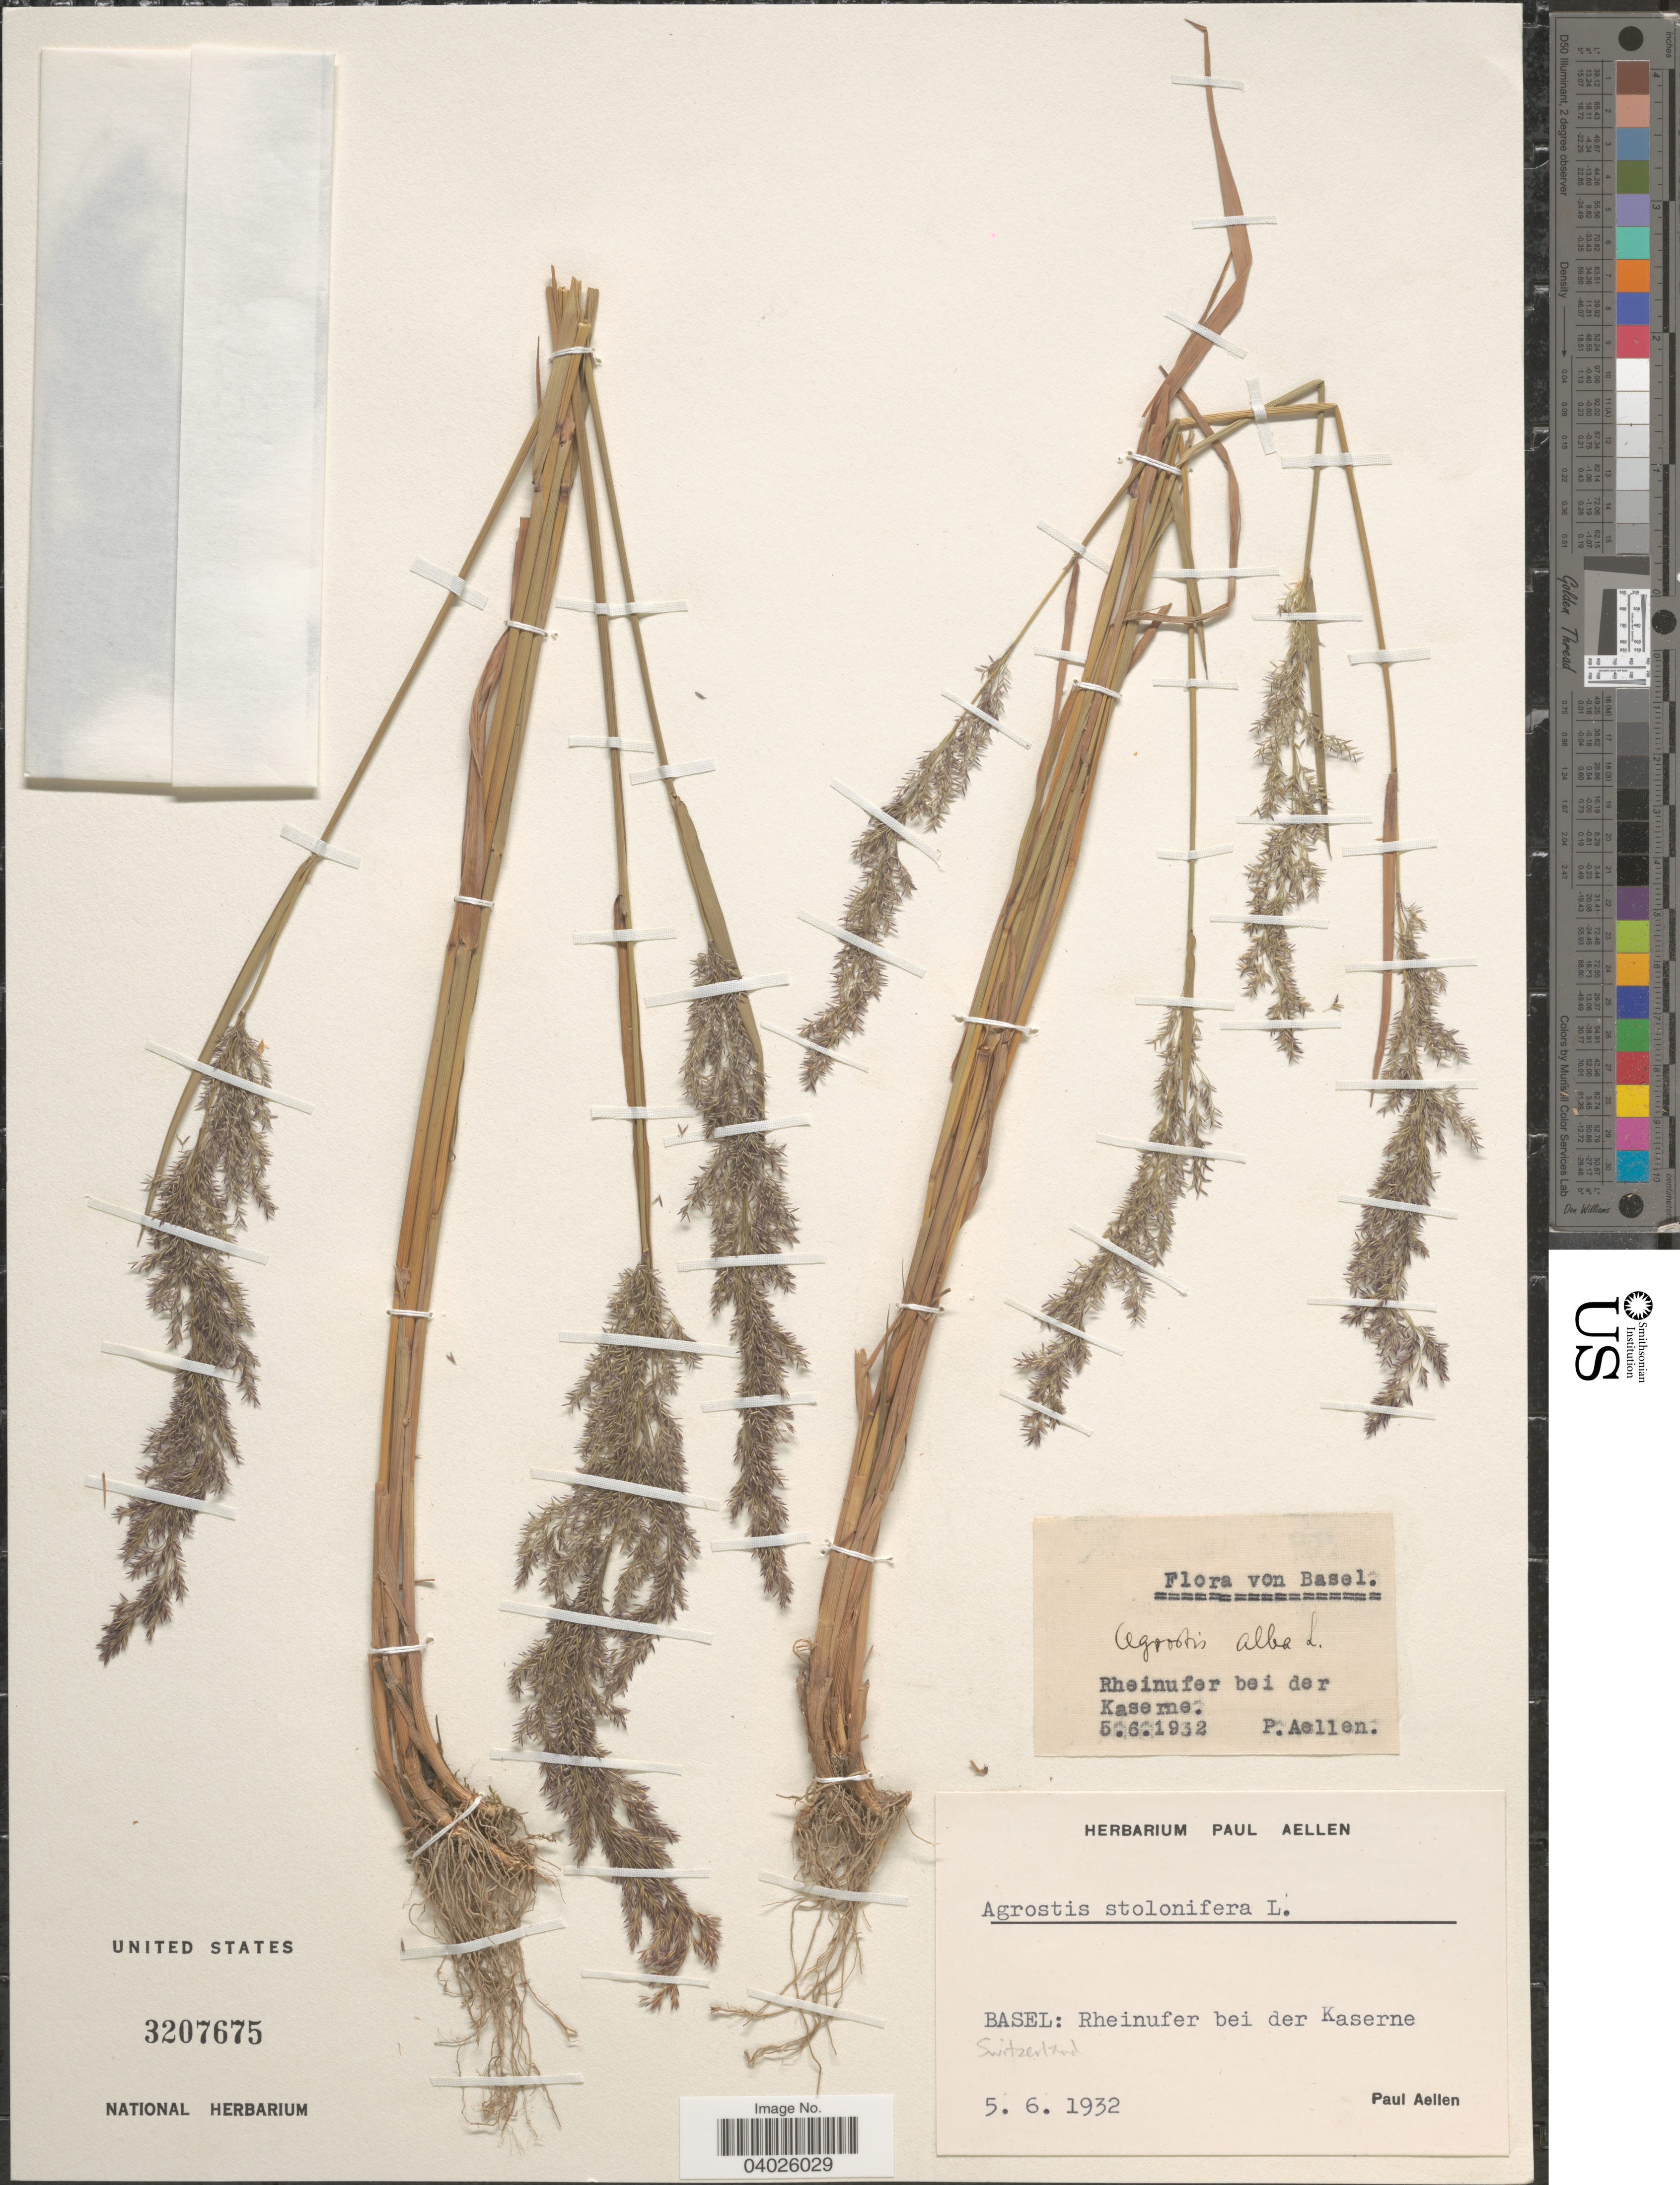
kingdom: Plantae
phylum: Tracheophyta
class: Liliopsida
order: Poales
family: Poaceae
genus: Agrostis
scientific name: Agrostis stolonifera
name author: L.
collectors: P. Aellen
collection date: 1932-06-05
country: Switzerland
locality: Basel: Rheinufer bei der Kaserne.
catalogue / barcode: US 3207675